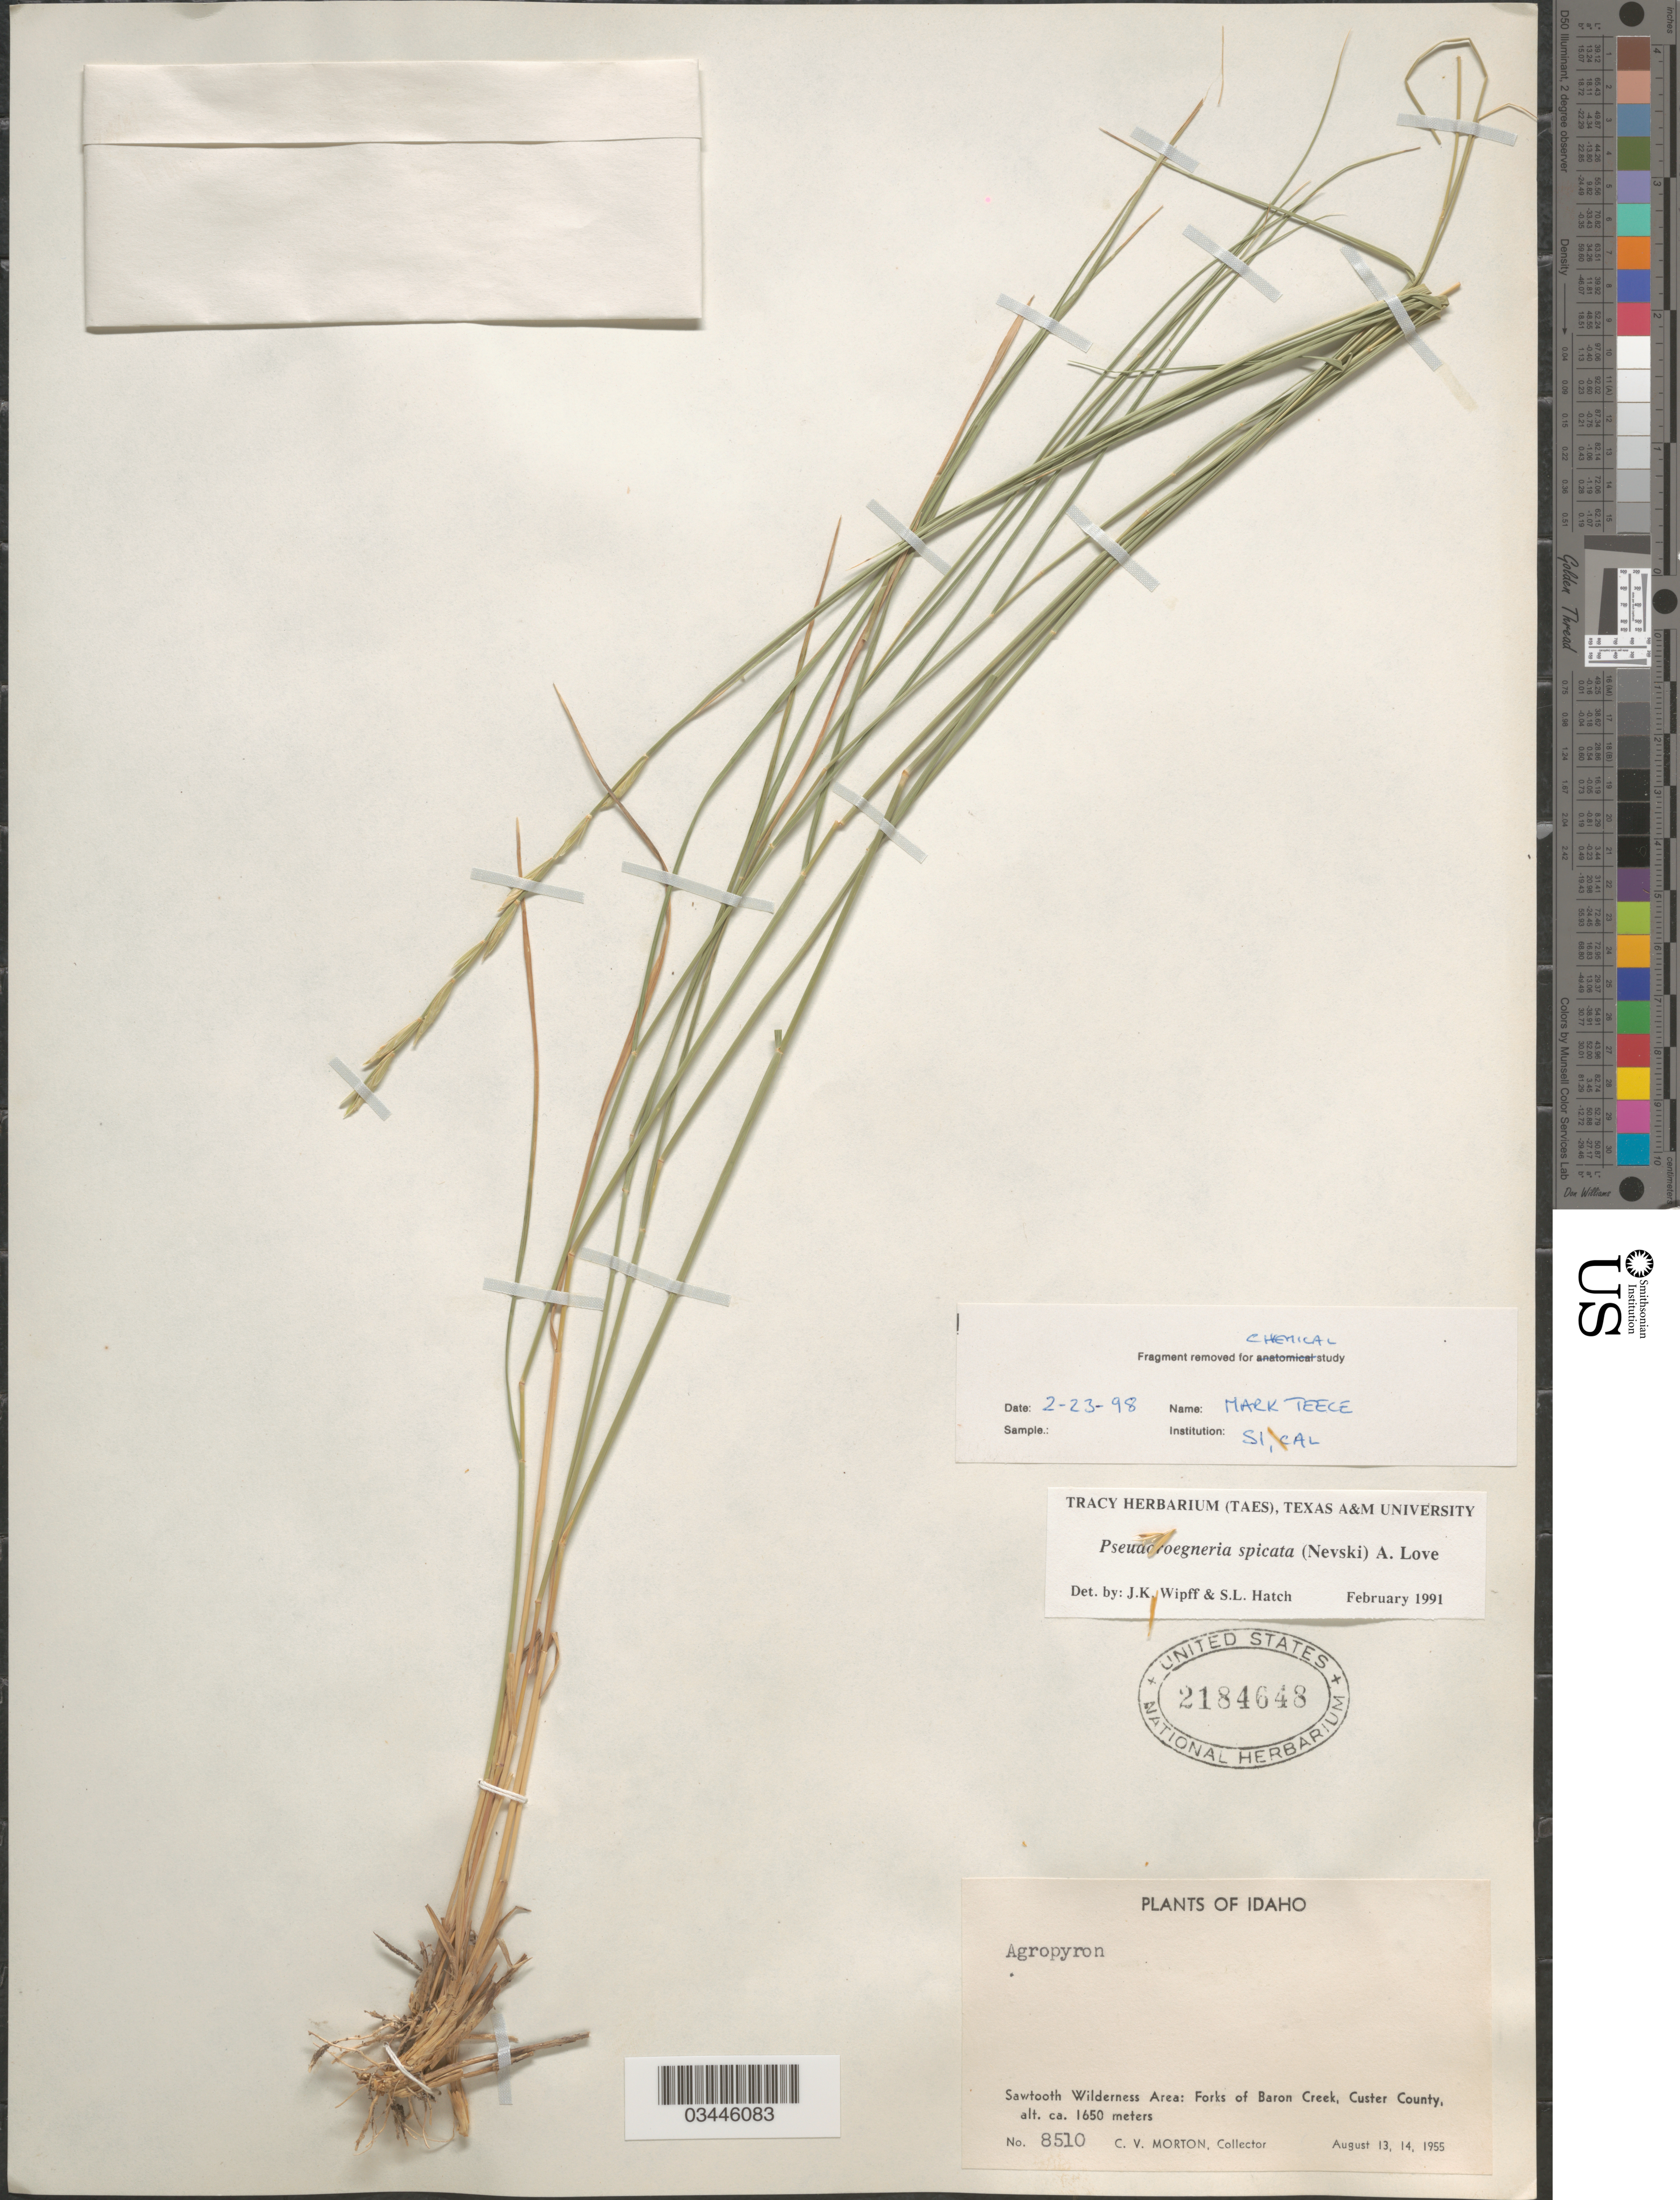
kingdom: Plantae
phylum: Tracheophyta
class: Liliopsida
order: Poales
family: Poaceae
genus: Pseudoroegneria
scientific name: Pseudoroegneria spicata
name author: (Pursh) Á. Löve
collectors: C. V. Morton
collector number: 8510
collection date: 1955-08-13/1955-08-14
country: United States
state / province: Idaho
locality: Sawtooth Wilderness Area: Forks of Baron Creek, Custer County.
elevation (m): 1650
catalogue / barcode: US 2184648